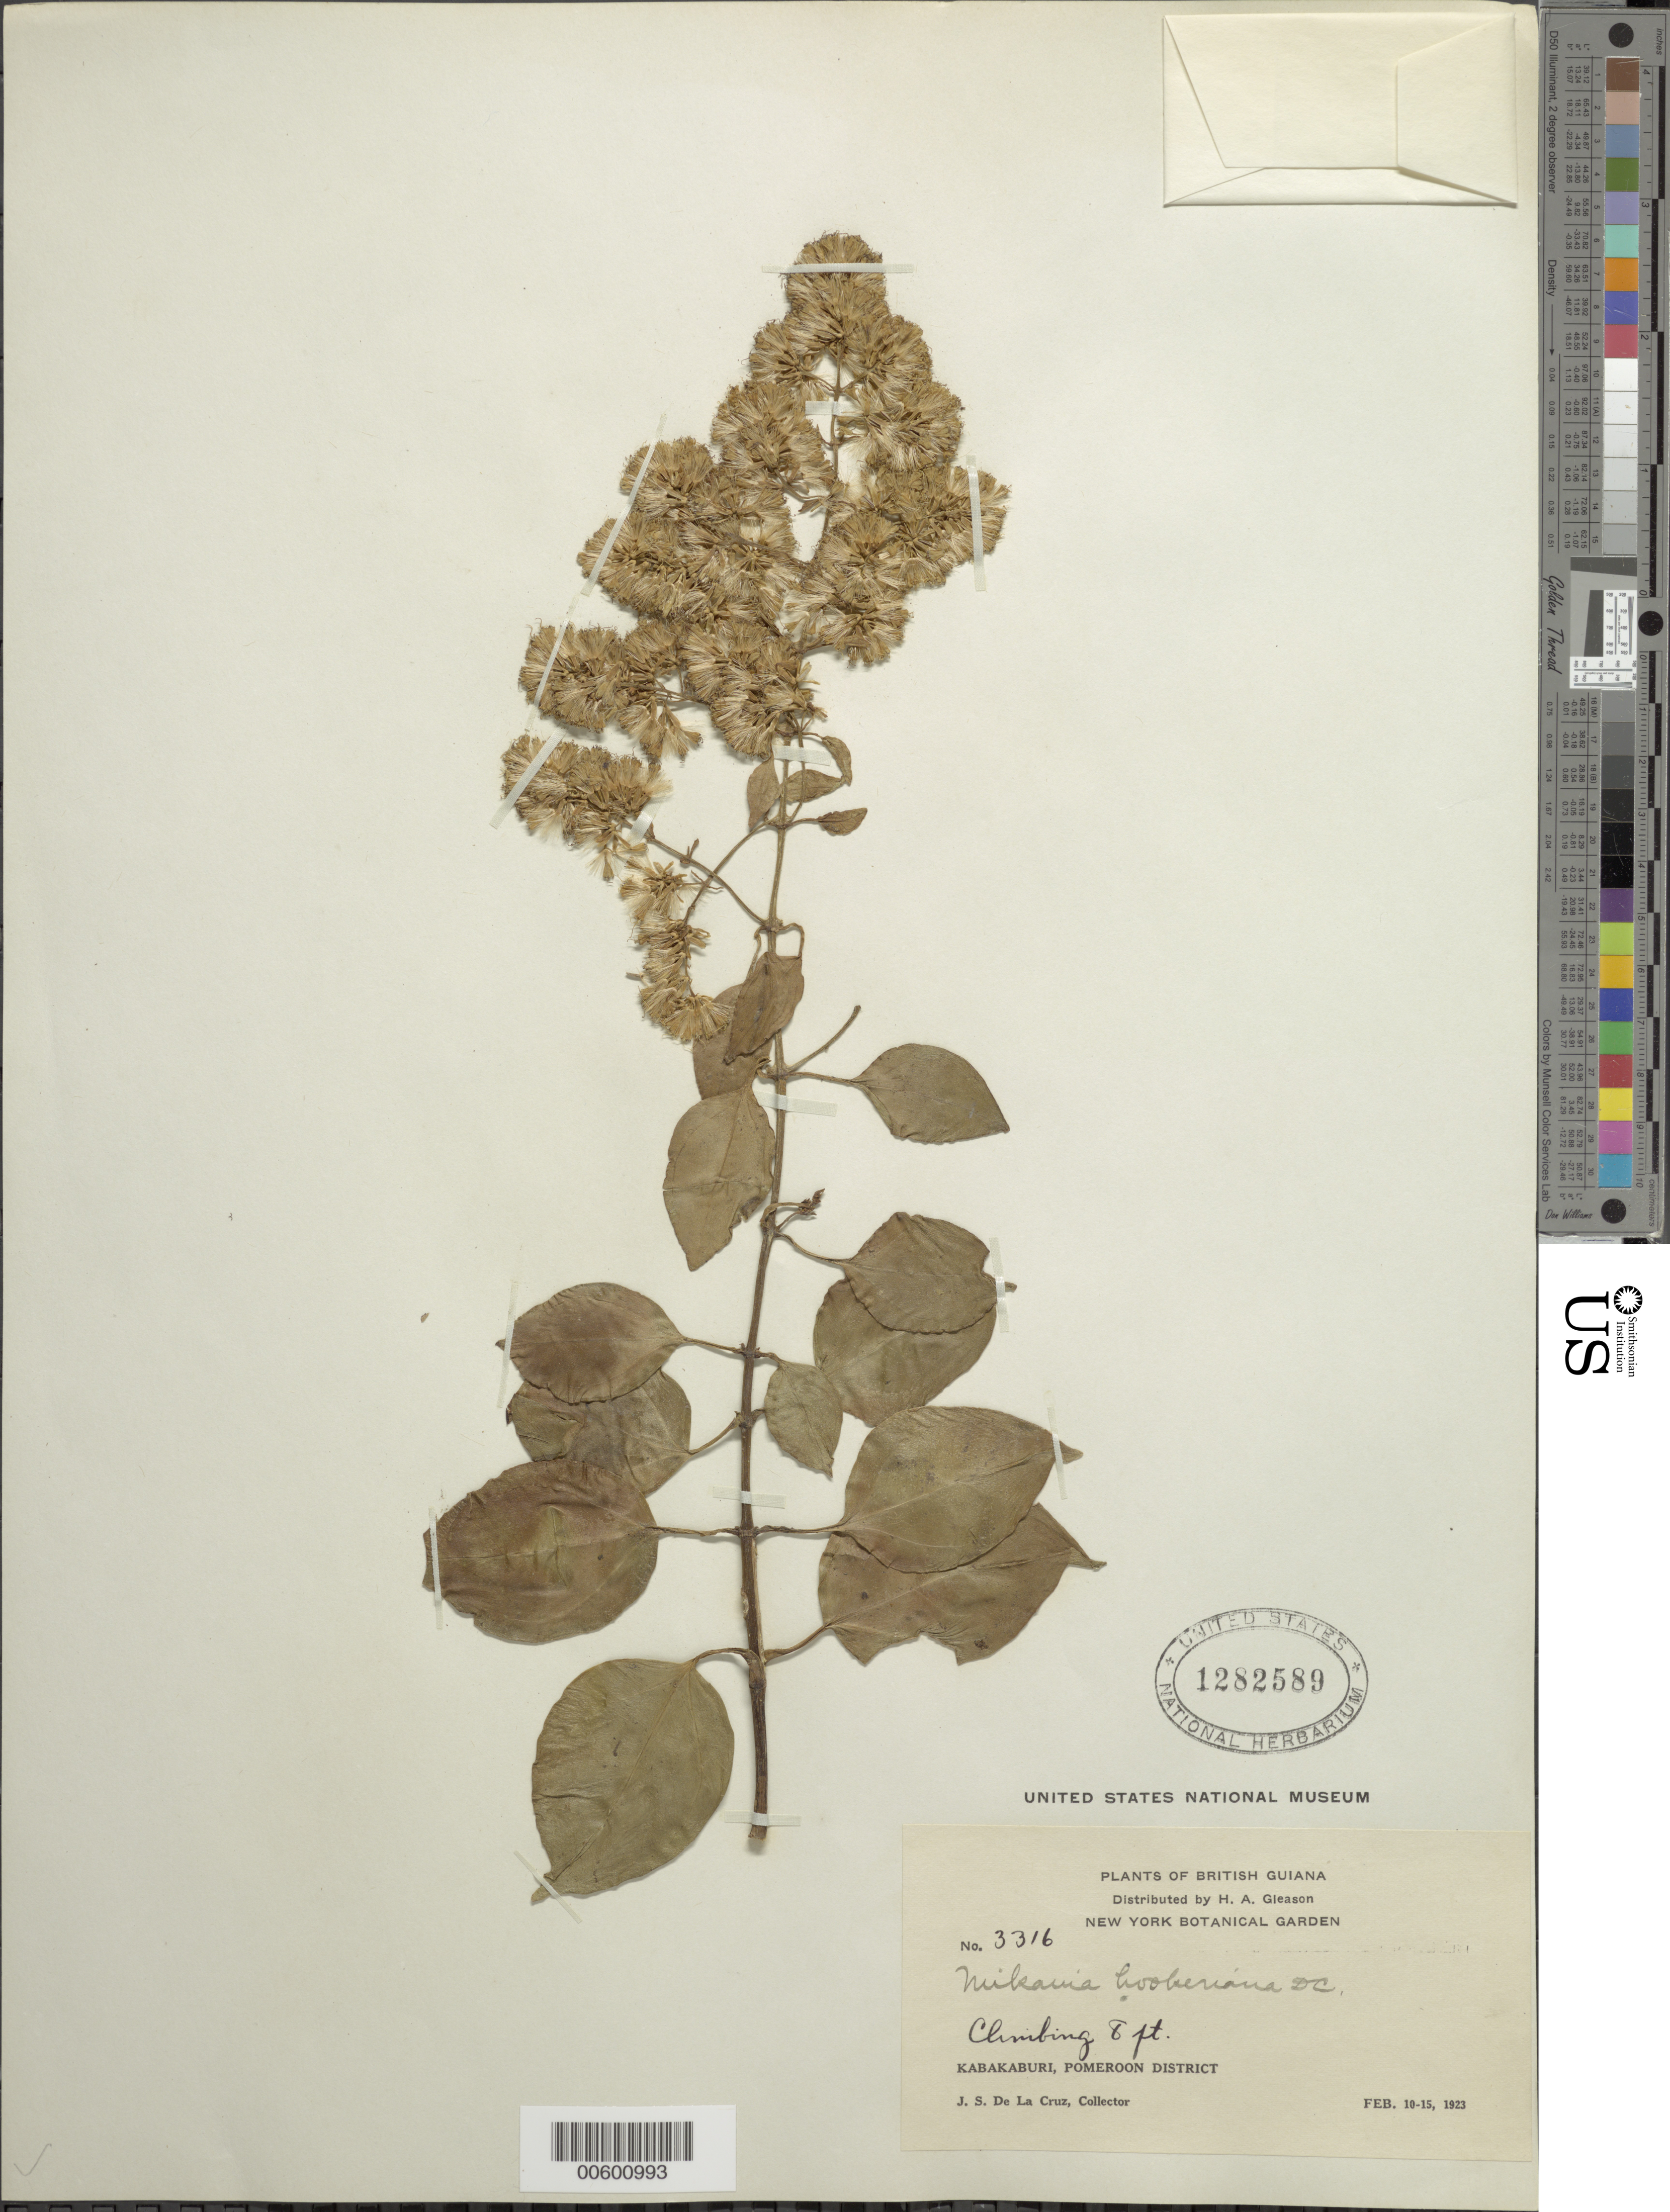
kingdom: Plantae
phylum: Tracheophyta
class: Magnoliopsida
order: Asterales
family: Asteraceae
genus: Mikania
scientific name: Mikania hookeriana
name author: DC.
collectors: J. S. de la Cruz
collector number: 3316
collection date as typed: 10-Feb-23 to 15-Feb-23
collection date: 1923-02-10/1923-02-15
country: Guyana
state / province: Pomeroon-Supenaam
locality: Kabakaburi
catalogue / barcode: US 1282589